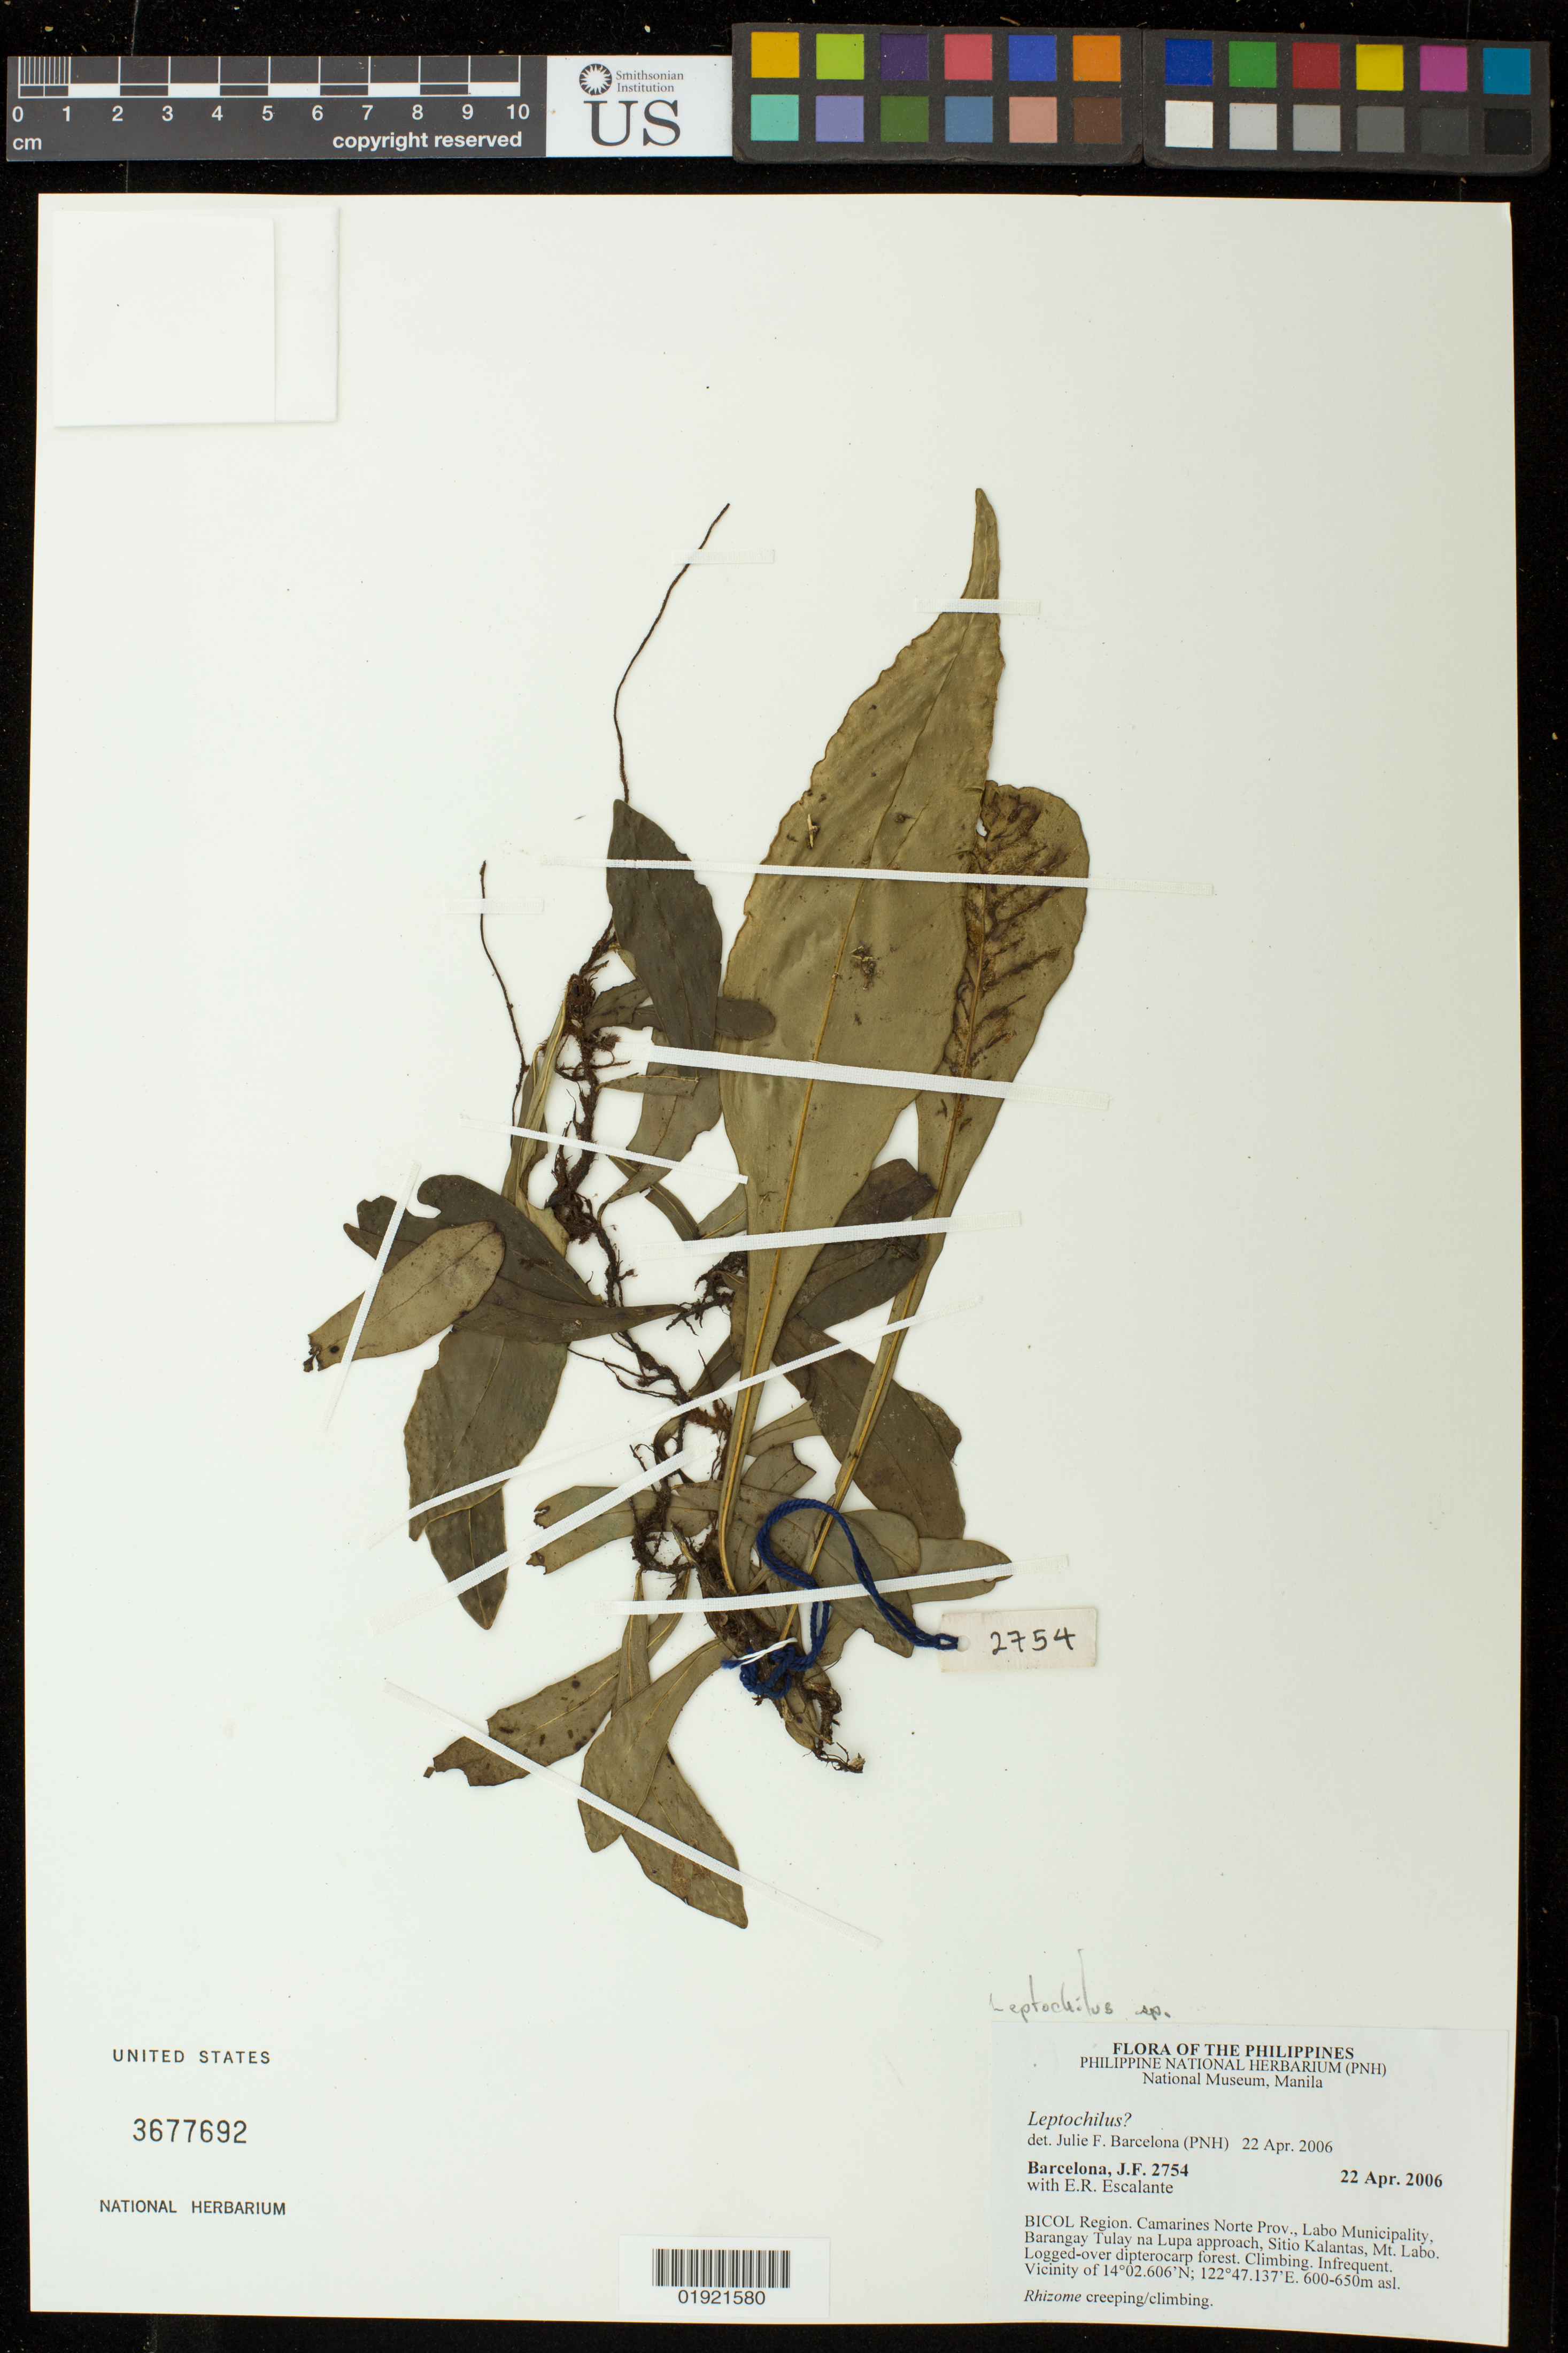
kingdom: Plantae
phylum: Tracheophyta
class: Polypodiopsida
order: Polypodiales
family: Polypodiaceae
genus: Leptochilus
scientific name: Leptochilus sp.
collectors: J. F. Barcelona & E. Escalante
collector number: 2754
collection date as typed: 22 Apr. 2006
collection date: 2006-04-22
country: Philippines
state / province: Bicol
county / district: Camarines Norte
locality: Labo Municipality, Barangay Tulay na Lupa approach, Sitio Kalantas, Mt. Labo. Logged-over dipterocarp forest.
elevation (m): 600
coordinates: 14 02.606 N, 122 47.137 E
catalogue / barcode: US 3677692